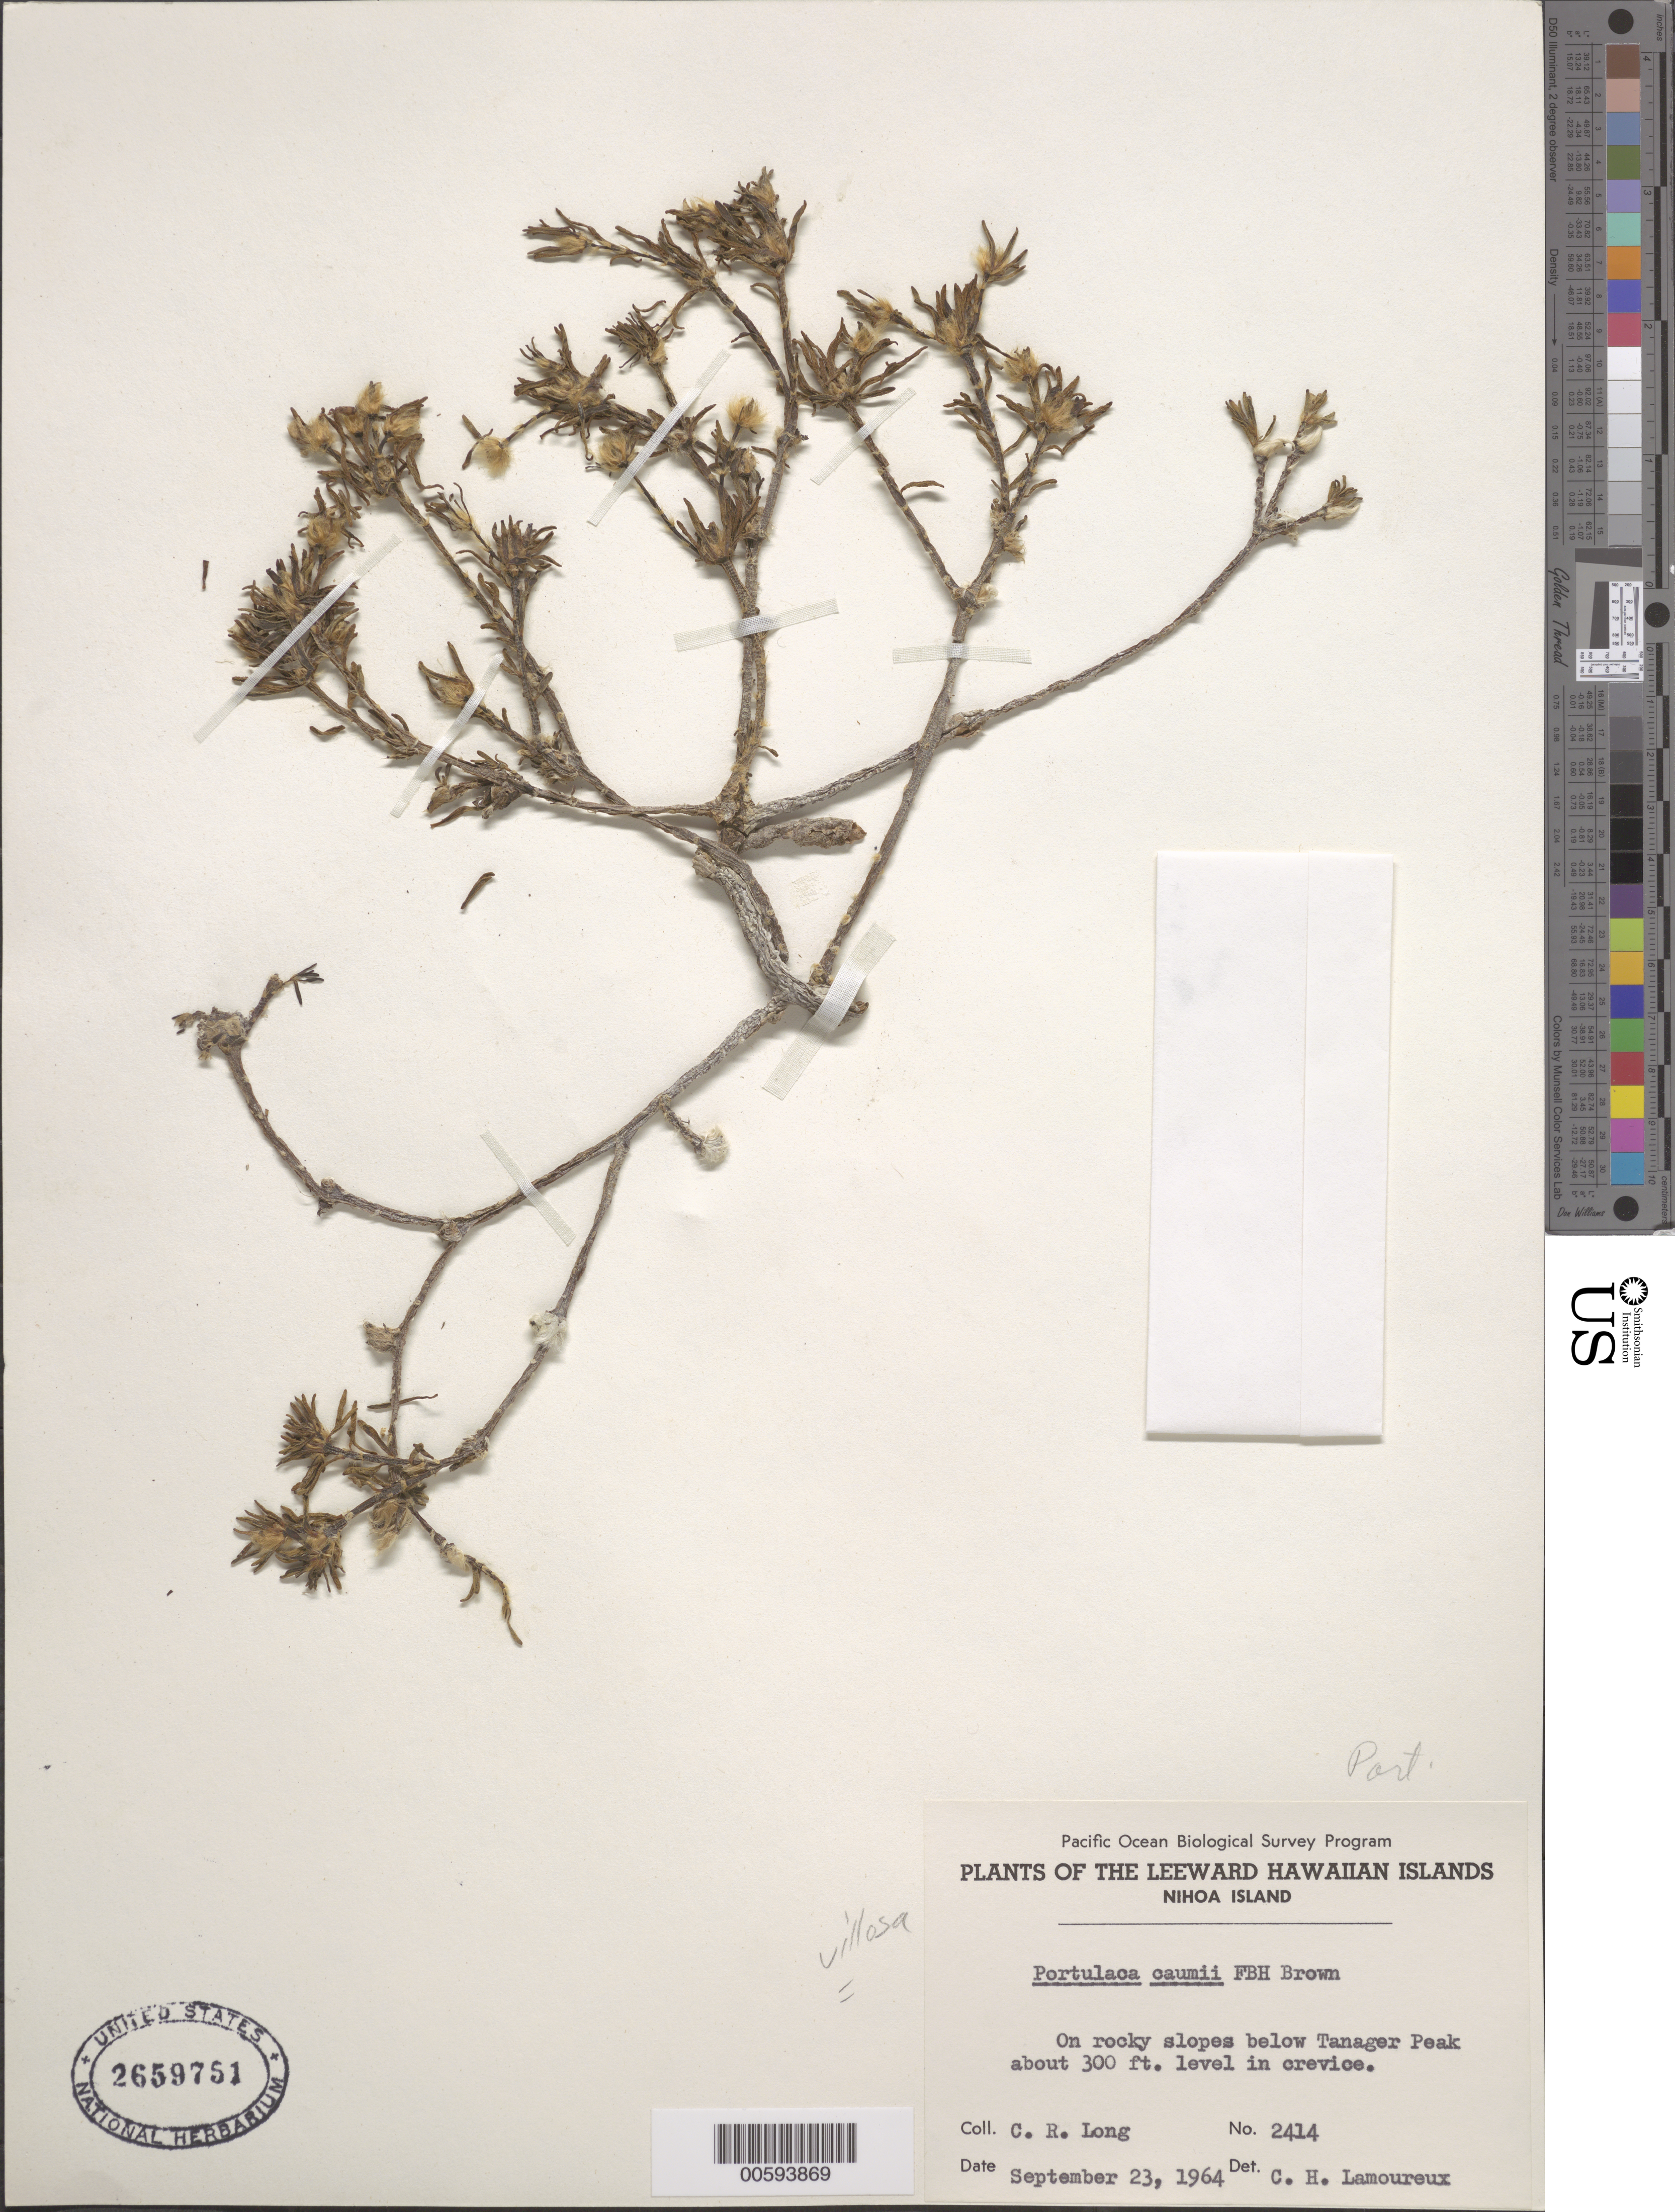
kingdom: Plantae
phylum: Tracheophyta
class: Magnoliopsida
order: Caryophyllales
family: Portulacaceae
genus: Portulaca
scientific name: Portulaca villosa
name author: Cham.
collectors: C. Long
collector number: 2414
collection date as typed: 23 Sep 1964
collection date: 1964-09-23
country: United States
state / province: Hawaii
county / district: Honolulu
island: Nihoa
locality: On rocky slopes below Tanager Peak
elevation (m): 91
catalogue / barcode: US 2659751